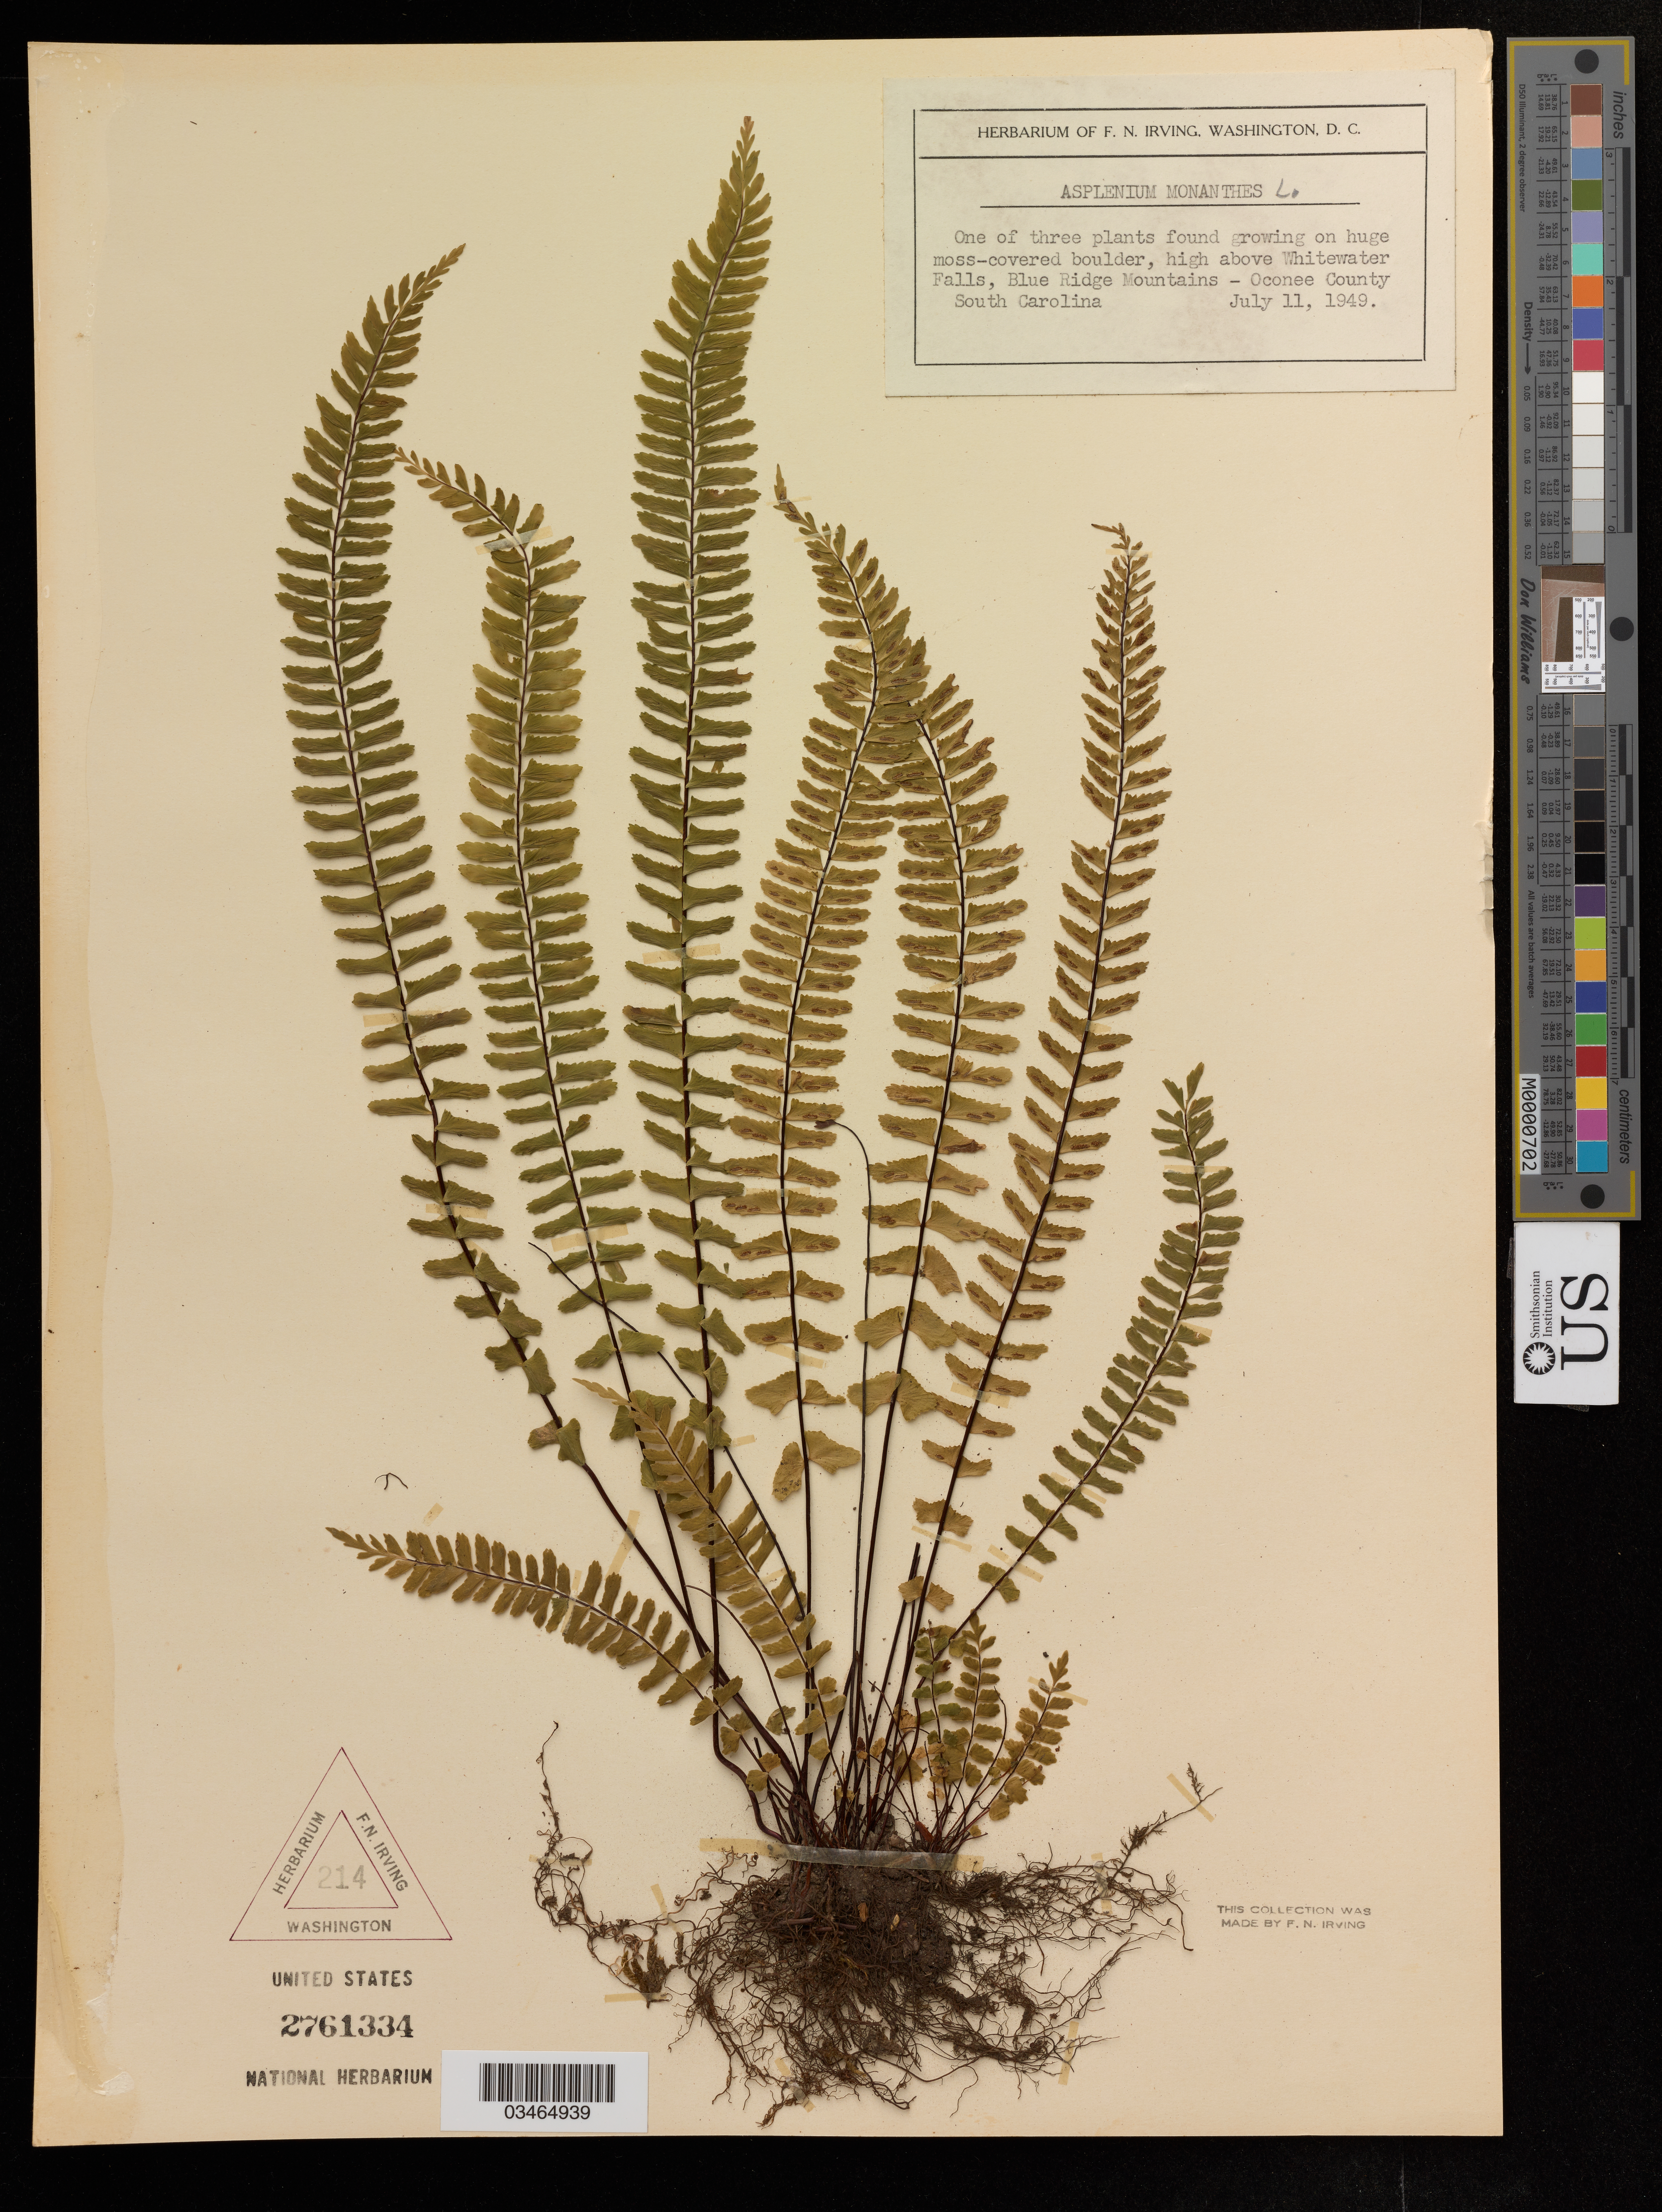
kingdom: Plantae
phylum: Tracheophyta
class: Polypodiopsida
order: Polypodiales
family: Aspleniaceae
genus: Asplenium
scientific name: Asplenium monanthes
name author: L.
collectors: F. Irving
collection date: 1949-07-11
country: United States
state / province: South Carolina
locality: One of three plants found growing on huge moss-covered boulder, high above Whitewater Falls, Blue Ridge Mountains - Oconee County.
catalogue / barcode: US 2761334